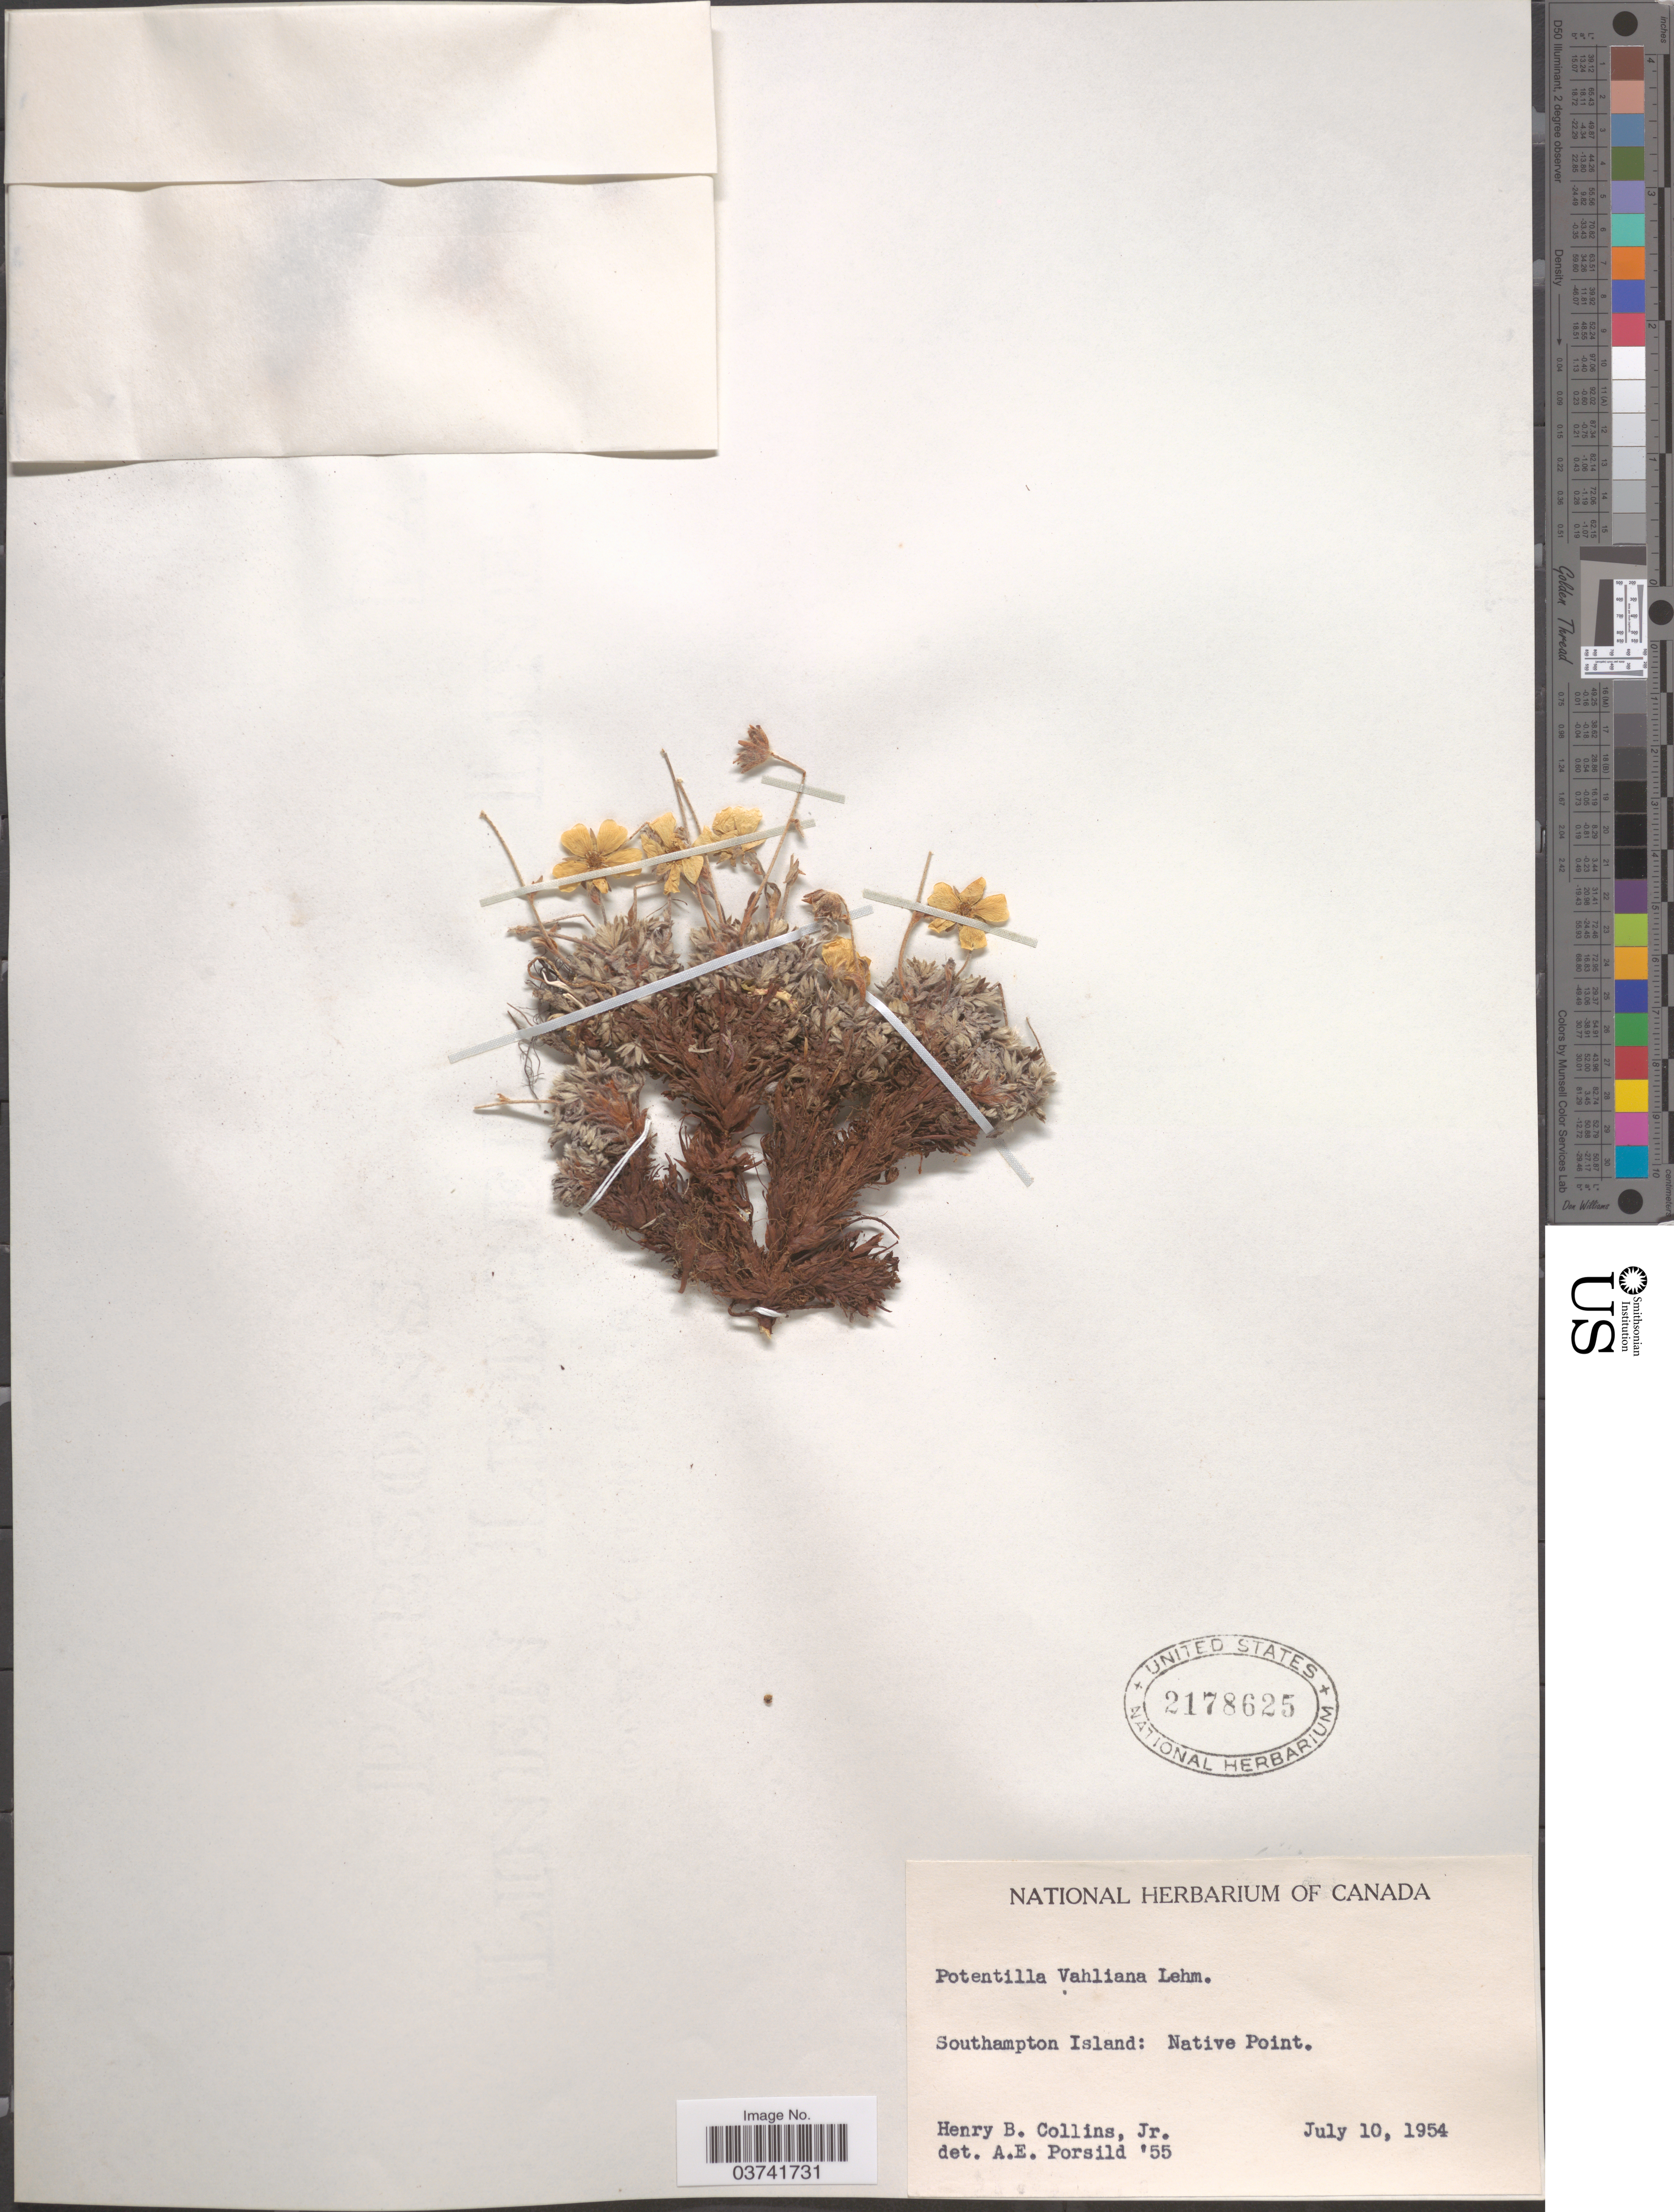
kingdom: Plantae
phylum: Tracheophyta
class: Magnoliopsida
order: Rosales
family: Rosaceae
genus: Potentilla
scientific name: Potentilla vahliana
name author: Lehm.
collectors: H. Collins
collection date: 1954-07-10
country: Canada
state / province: Nunavut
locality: Southampton Island: Native Point.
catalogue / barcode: US 2178625